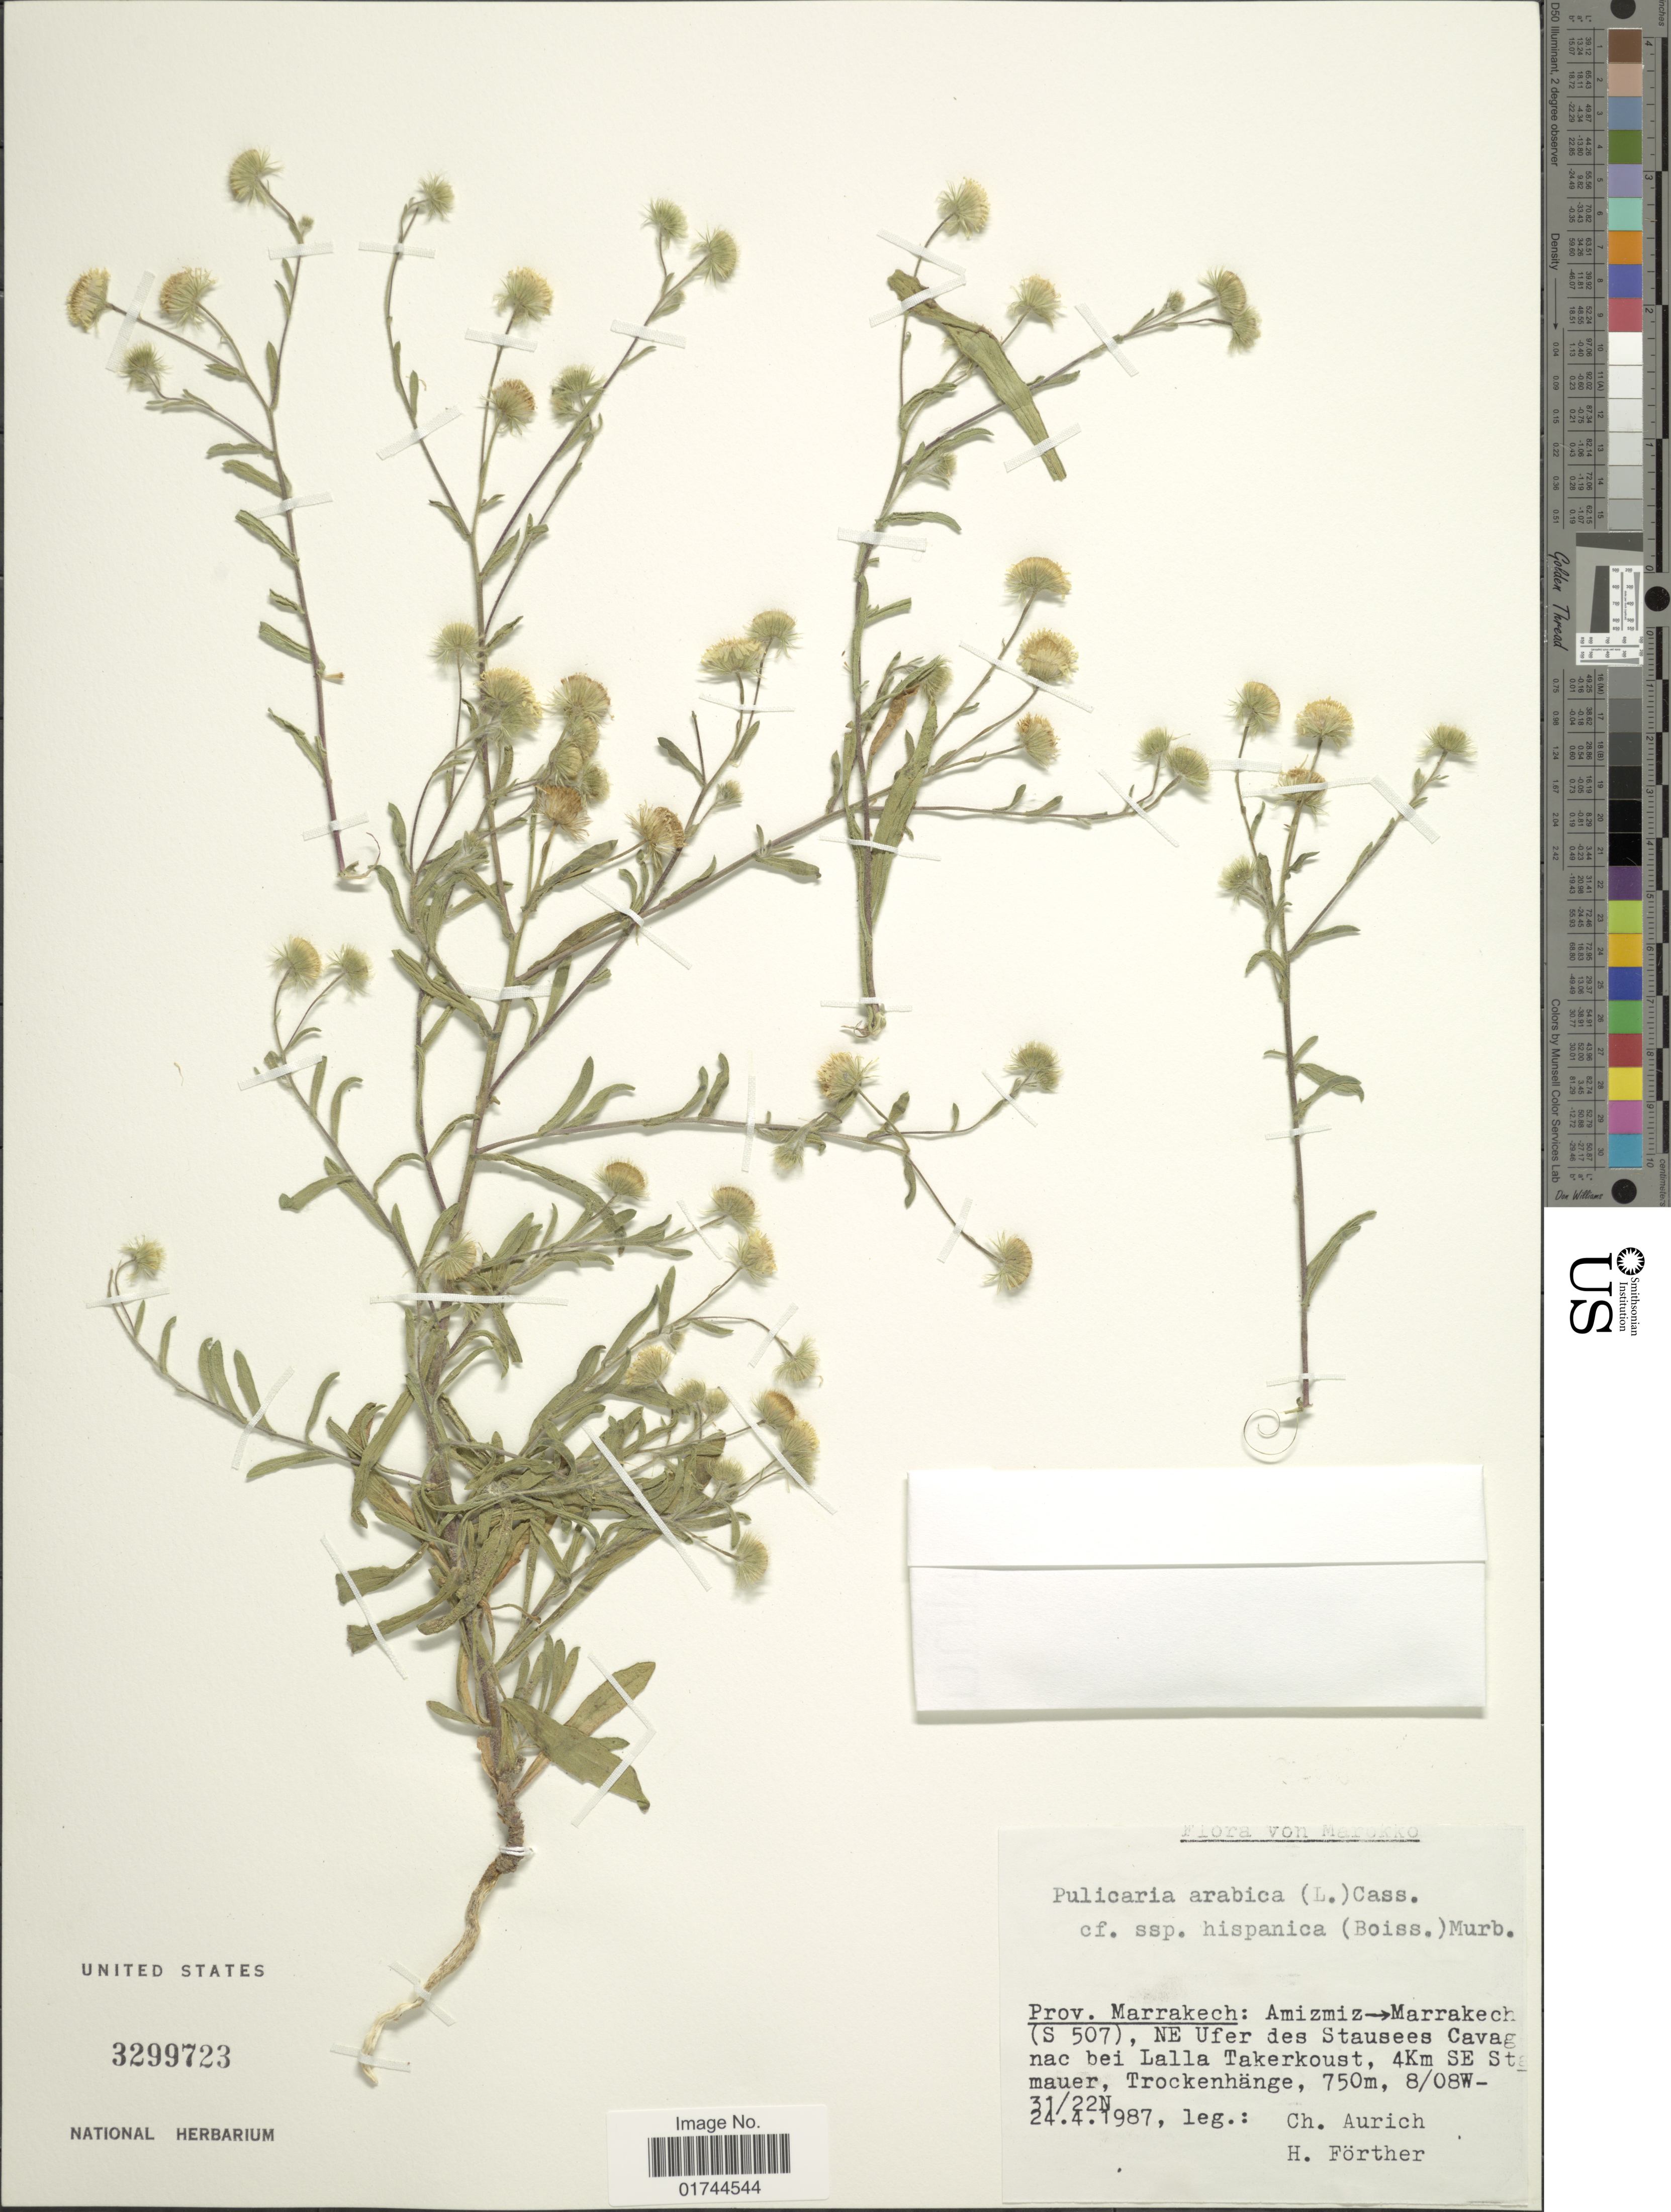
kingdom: Plantae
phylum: Tracheophyta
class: Magnoliopsida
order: Asterales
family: Asteraceae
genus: Pulicaria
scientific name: Pulicaria crispa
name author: Sch. Bip.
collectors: C. Aurich & H. Fôrther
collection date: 1987-04-24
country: Morocco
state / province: Marrakech-Tensift-Al Haouz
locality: Prov. Marrakech: Amizmiz-> Marrakech (S 507), NE Ufer des Stausees Cavagnac bei Lalla Takerkoust, 4 Km SE Stgmauer, Trockenhange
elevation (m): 750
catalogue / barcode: US 3299723